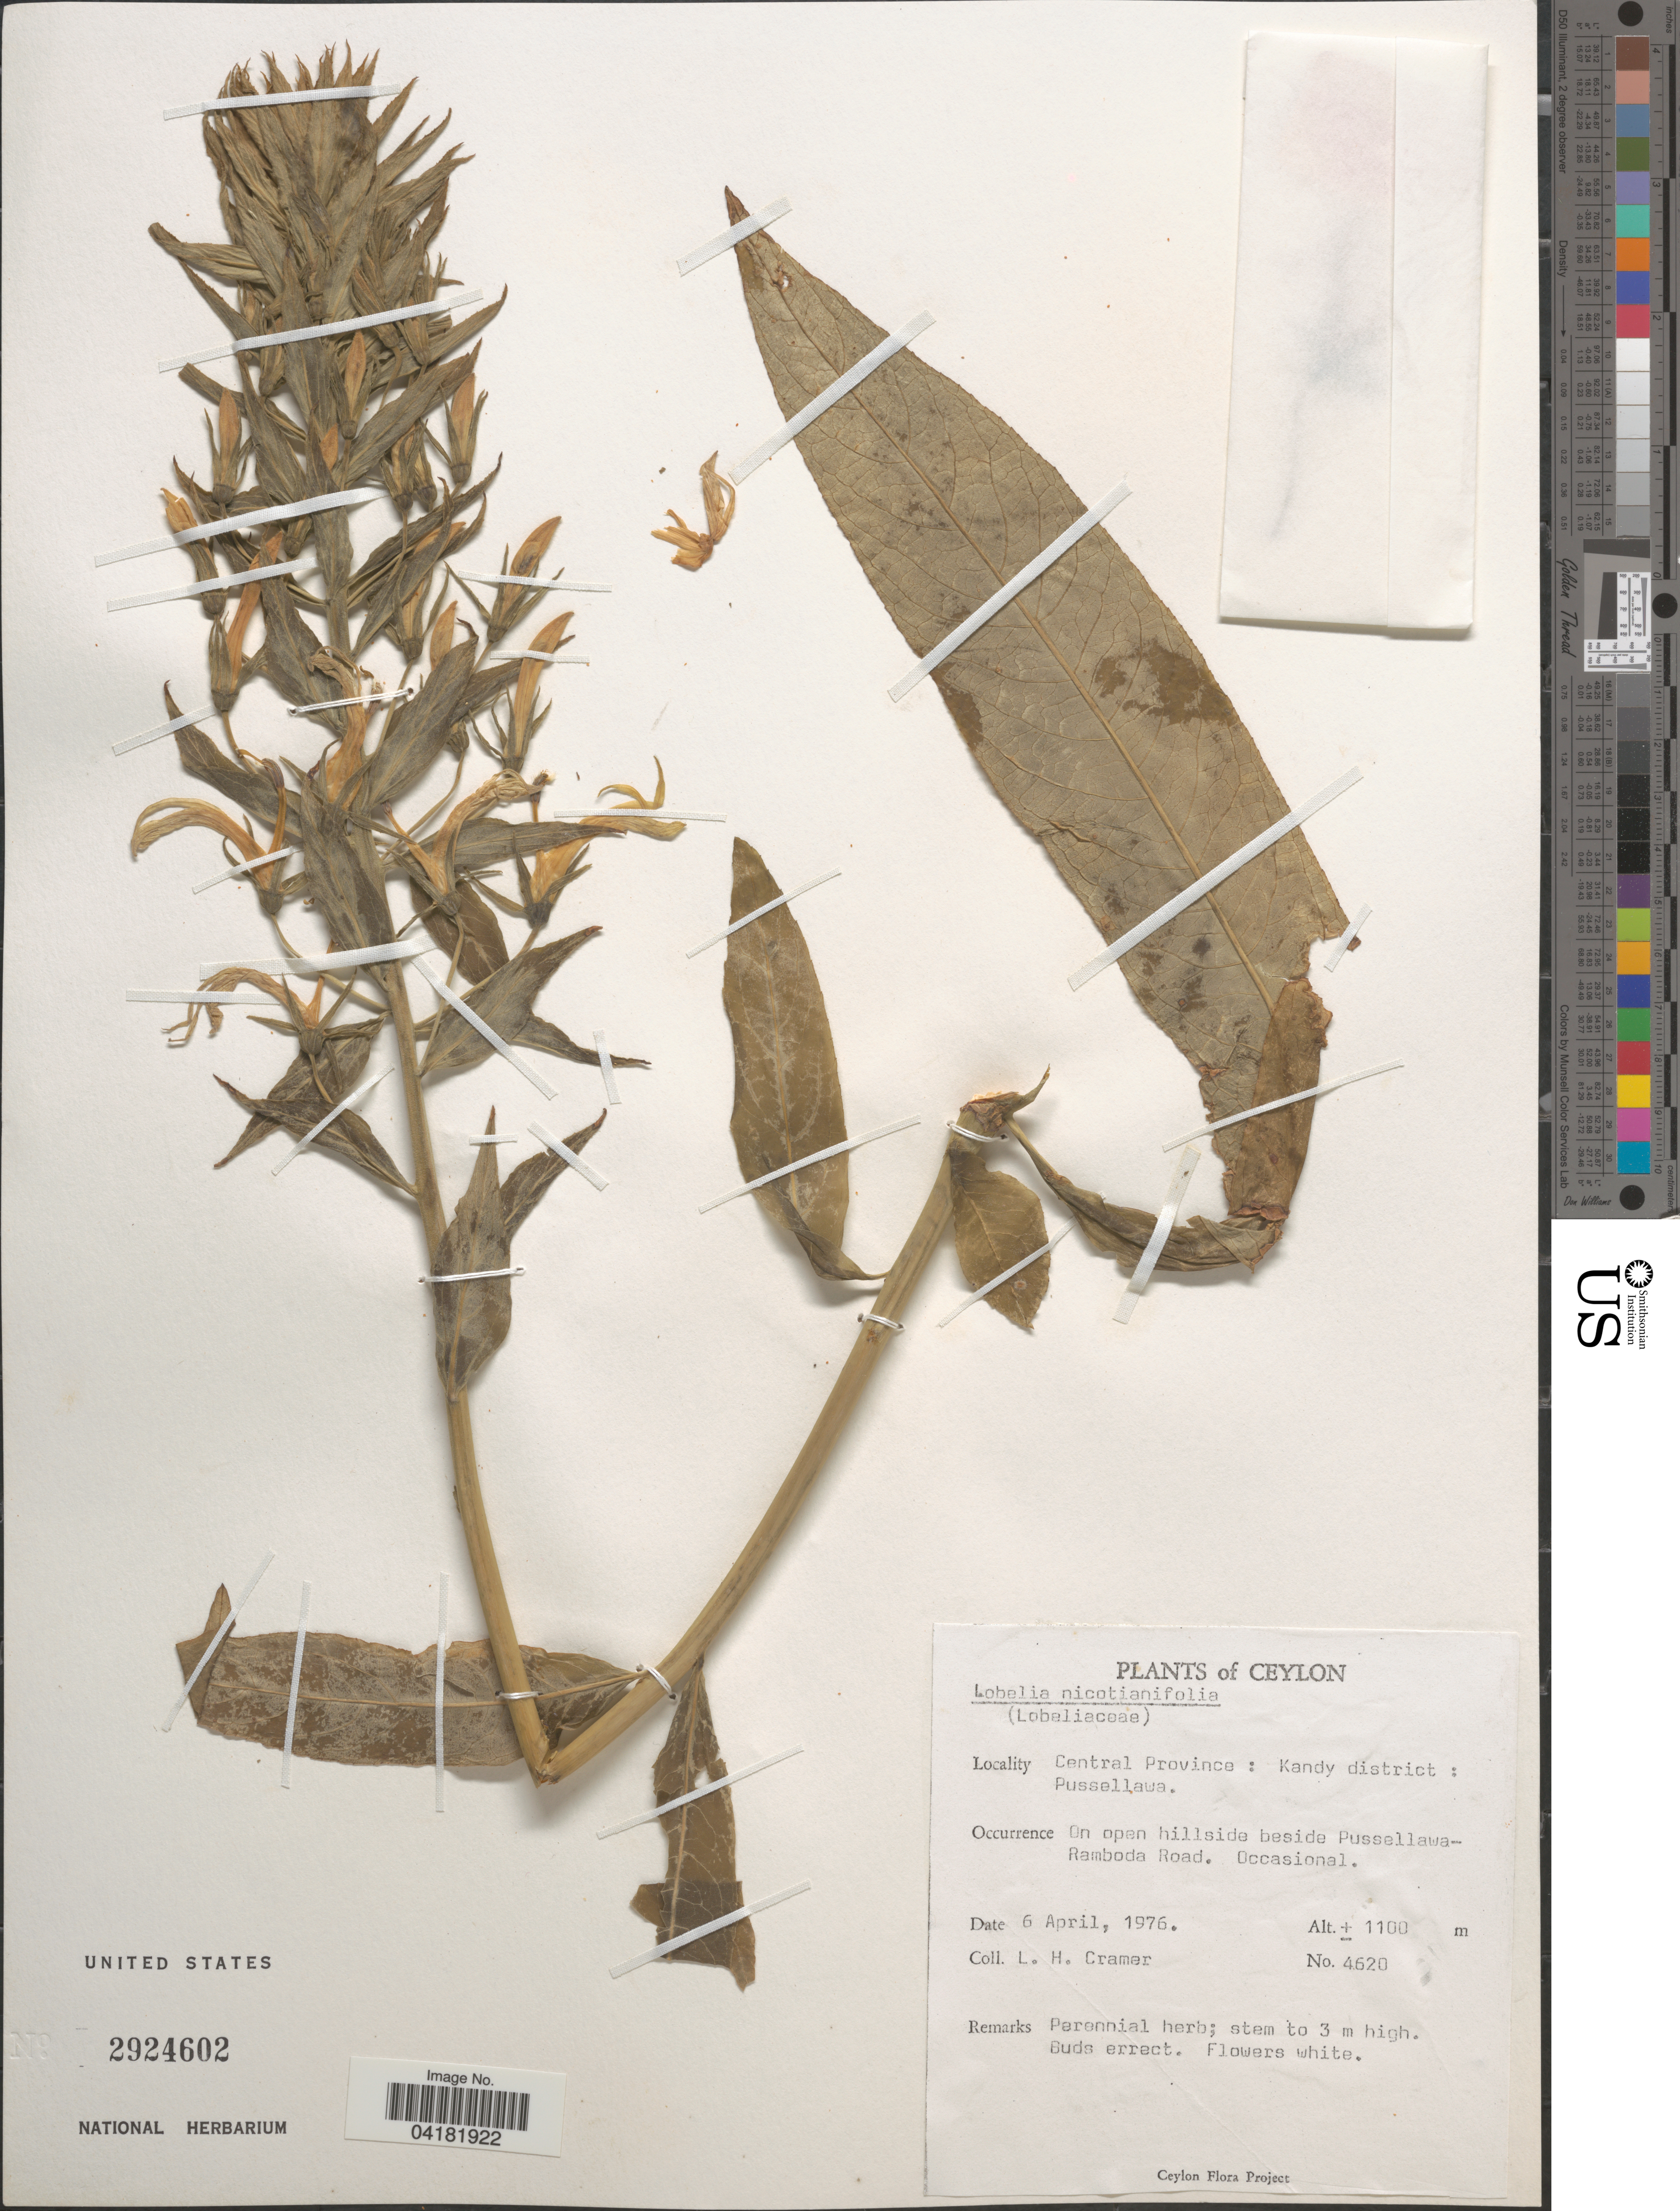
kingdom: Plantae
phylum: Tracheophyta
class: Magnoliopsida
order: Asterales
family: Campanulaceae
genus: Lobelia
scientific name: Lobelia nicotianifolia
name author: Roth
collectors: L. H. Cramer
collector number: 4620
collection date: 1976-04-06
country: Sri Lanka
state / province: Central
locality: Ceylon. Kandy district : Pussellawa. Beside pussellawa-Ramboda Road.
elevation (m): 1100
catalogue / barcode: US 2924602